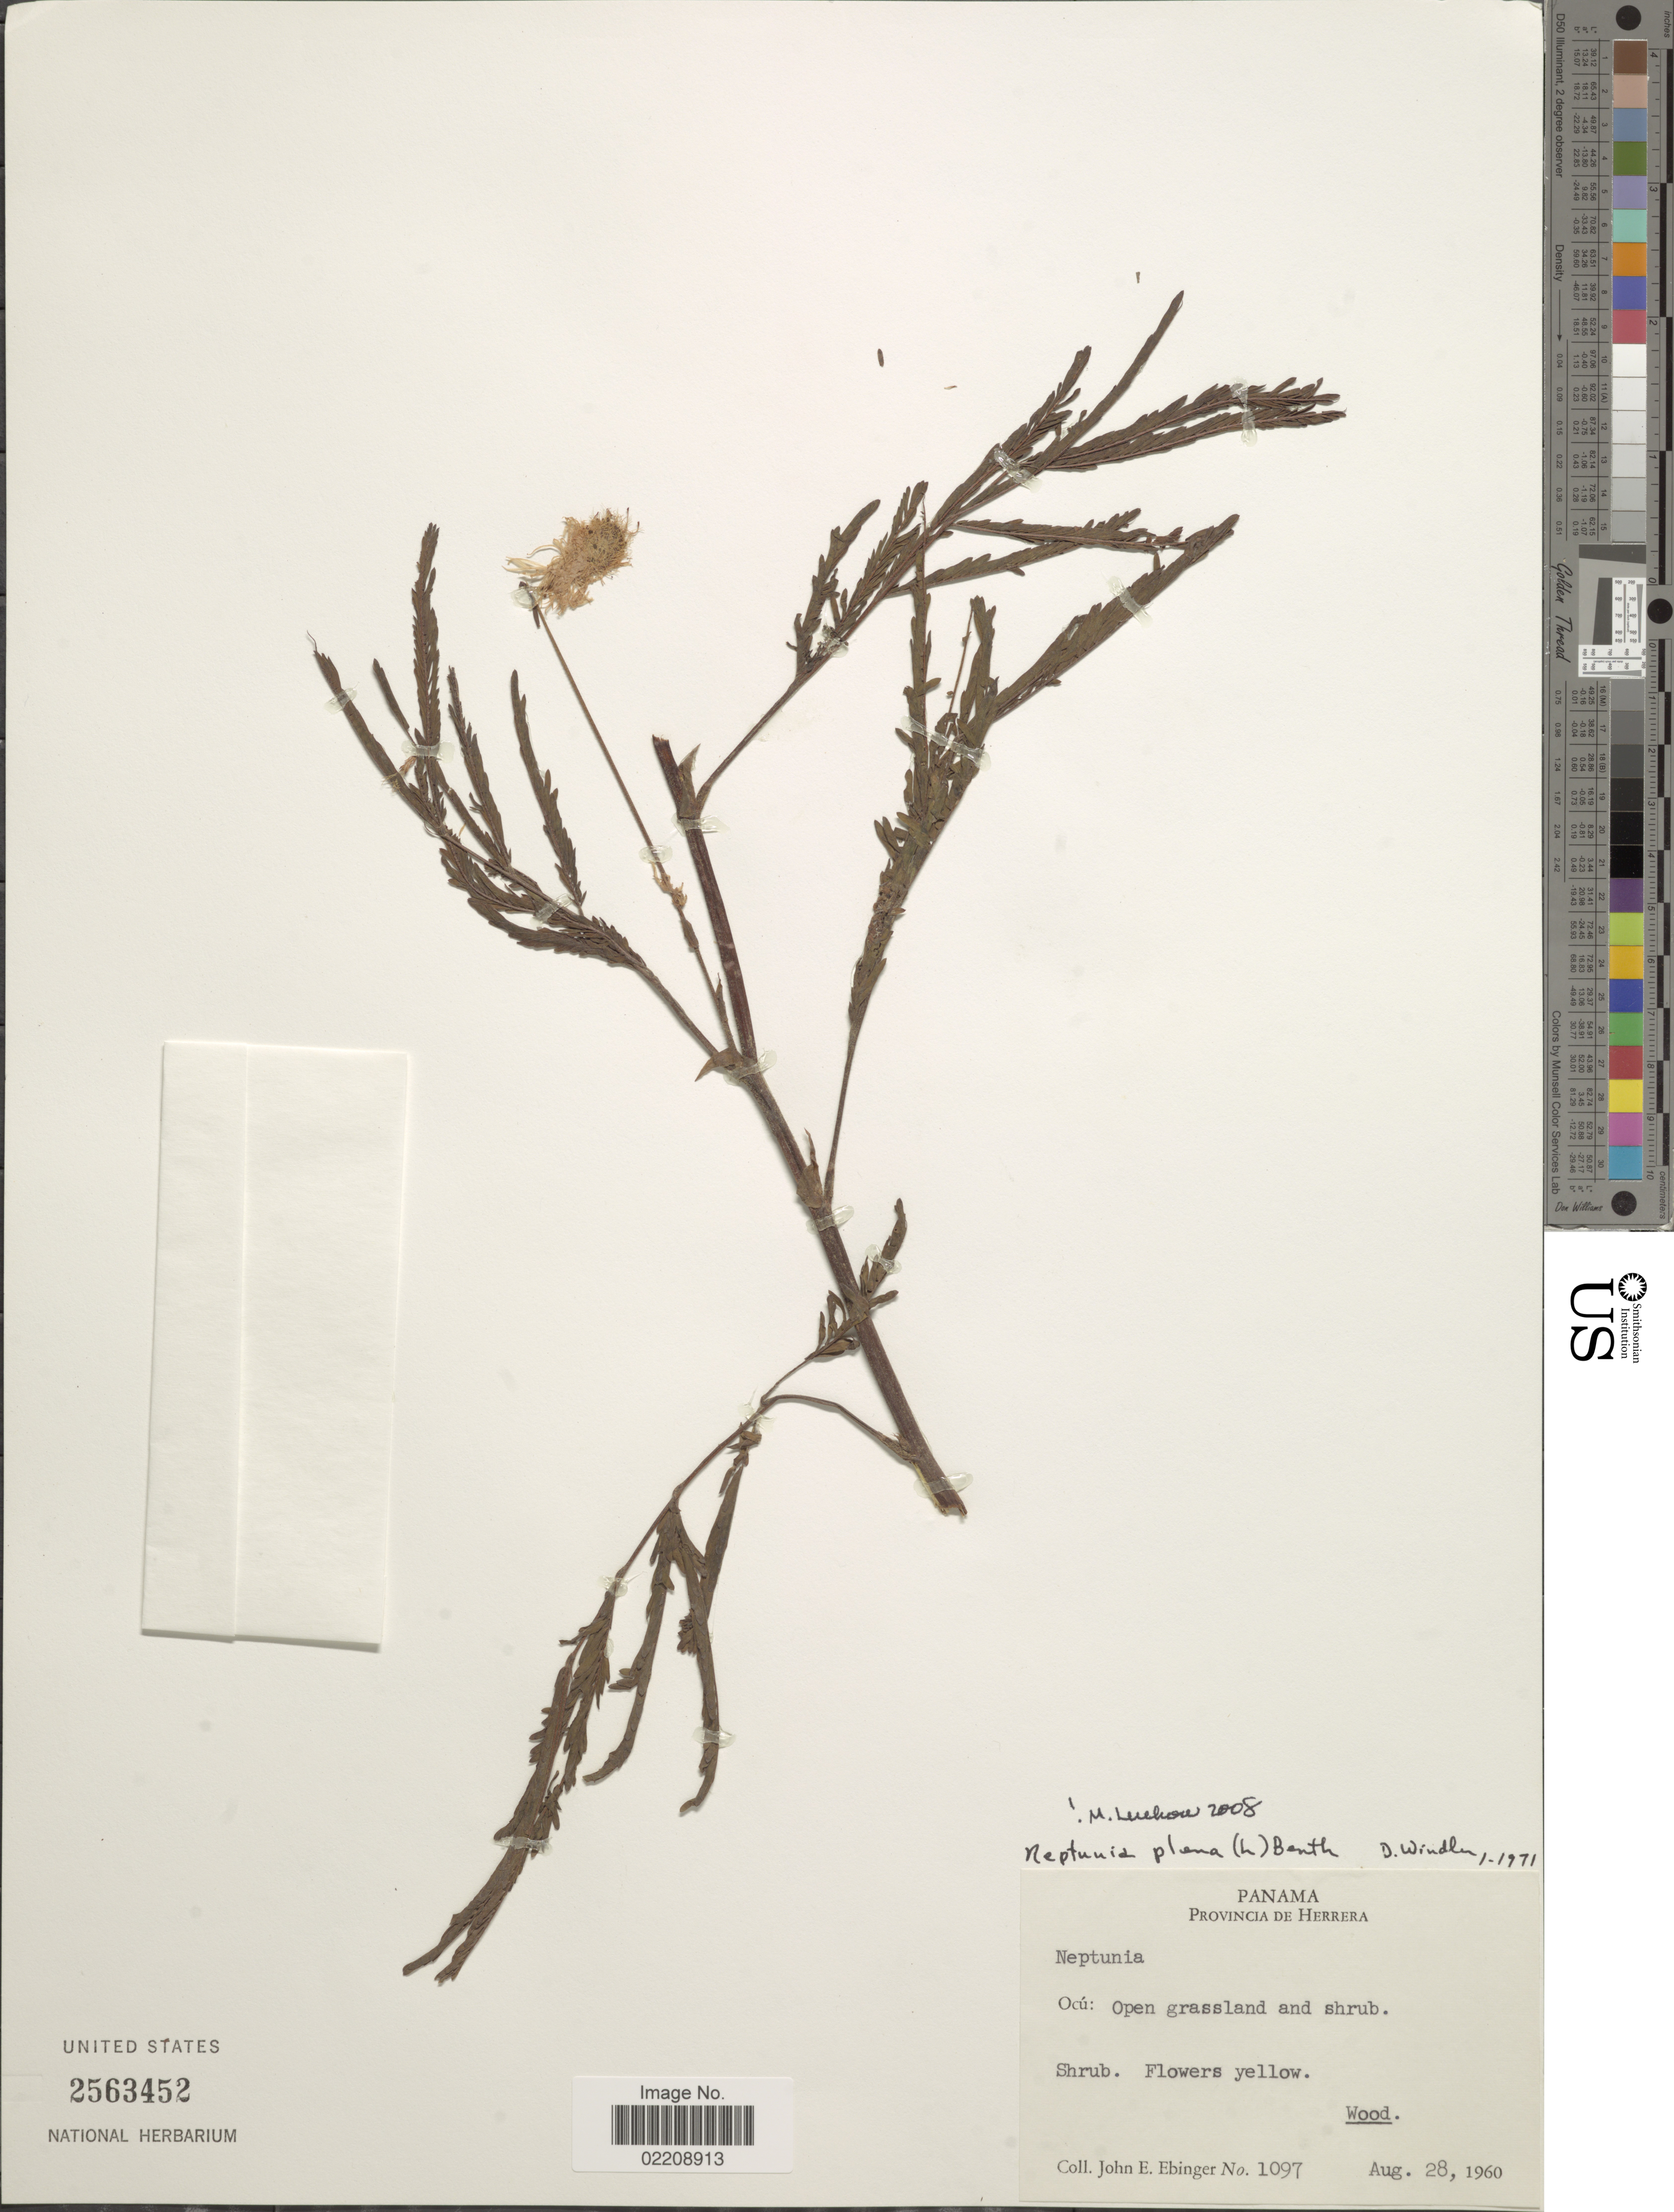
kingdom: Plantae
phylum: Tracheophyta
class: Magnoliopsida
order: Fabales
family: Fabaceae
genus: Neptunia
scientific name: Neptunia plena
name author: (L.) Benth.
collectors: J. Ebinger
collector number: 1097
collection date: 1960-08-28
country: Panama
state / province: Herrera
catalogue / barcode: US 2563452